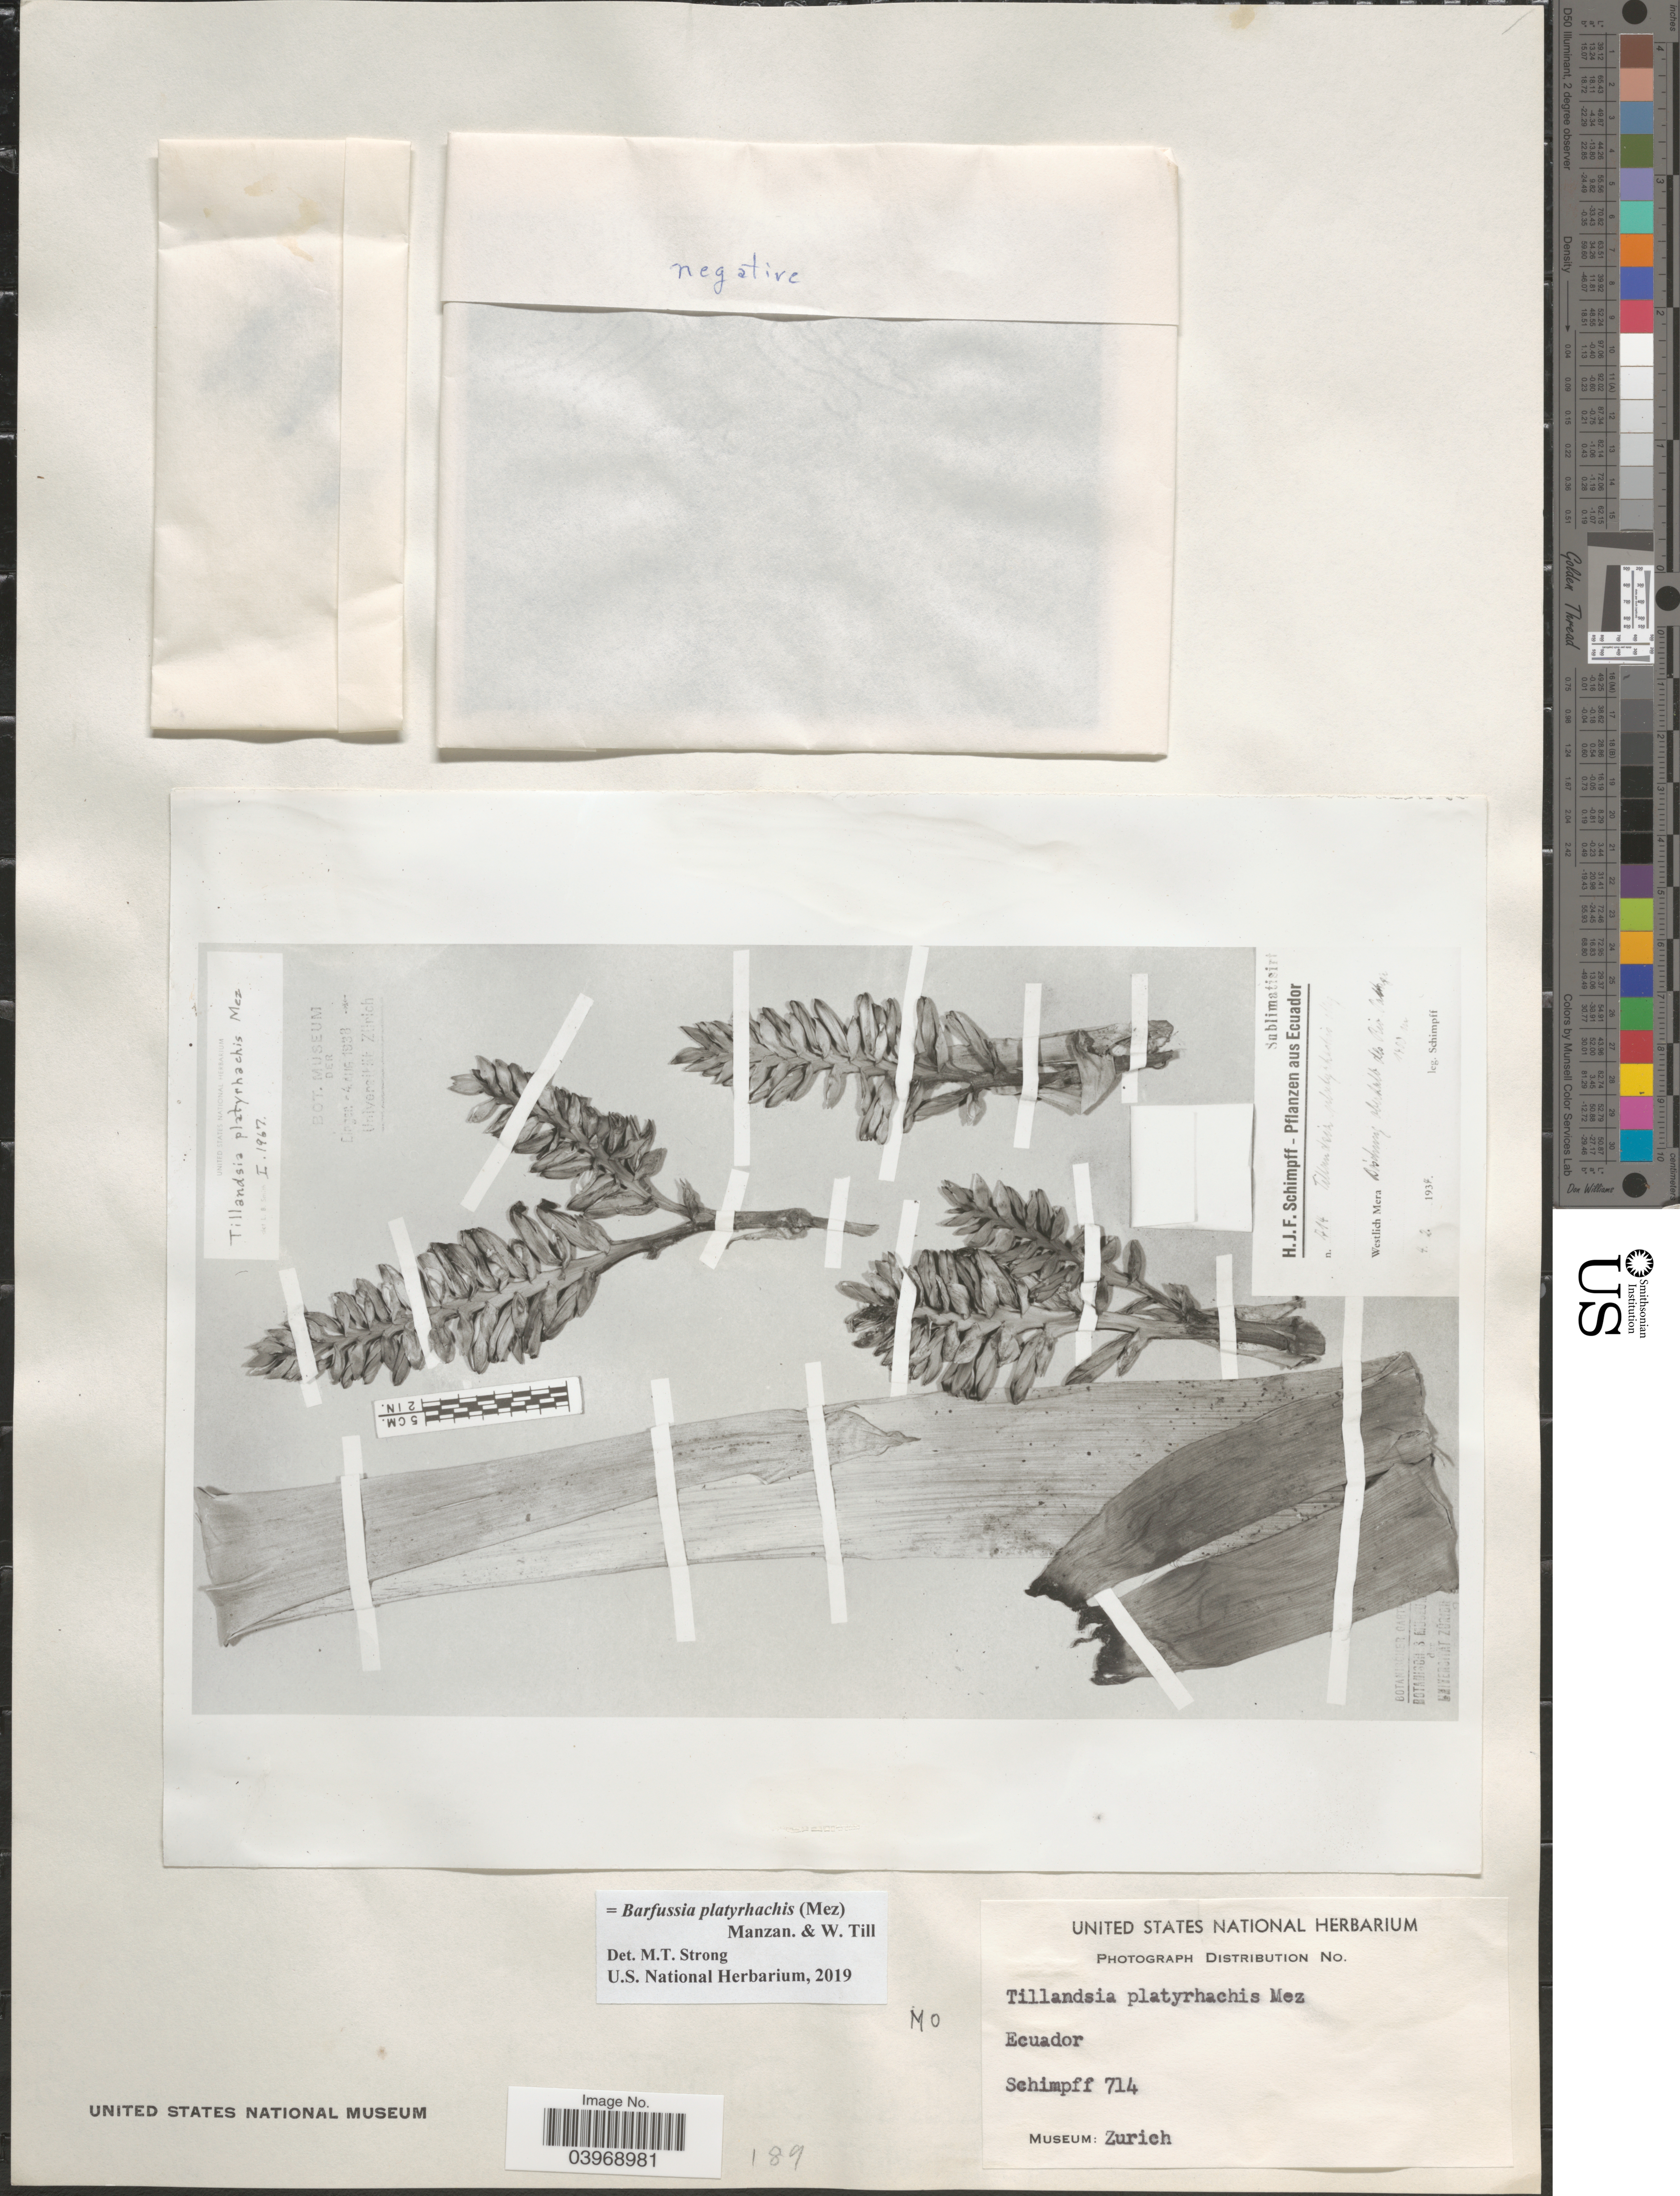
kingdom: Plantae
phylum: Tracheophyta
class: Liliopsida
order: Poales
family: Bromeliaceae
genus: Barfussia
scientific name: Barfussia platyrhachis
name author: (Mez) Manzan. & W. Till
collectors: H. Schimpff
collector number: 714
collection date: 1934-02-04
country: Ecuador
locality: Westlich Mera Boschung oberhalb des Rio Pastaza.